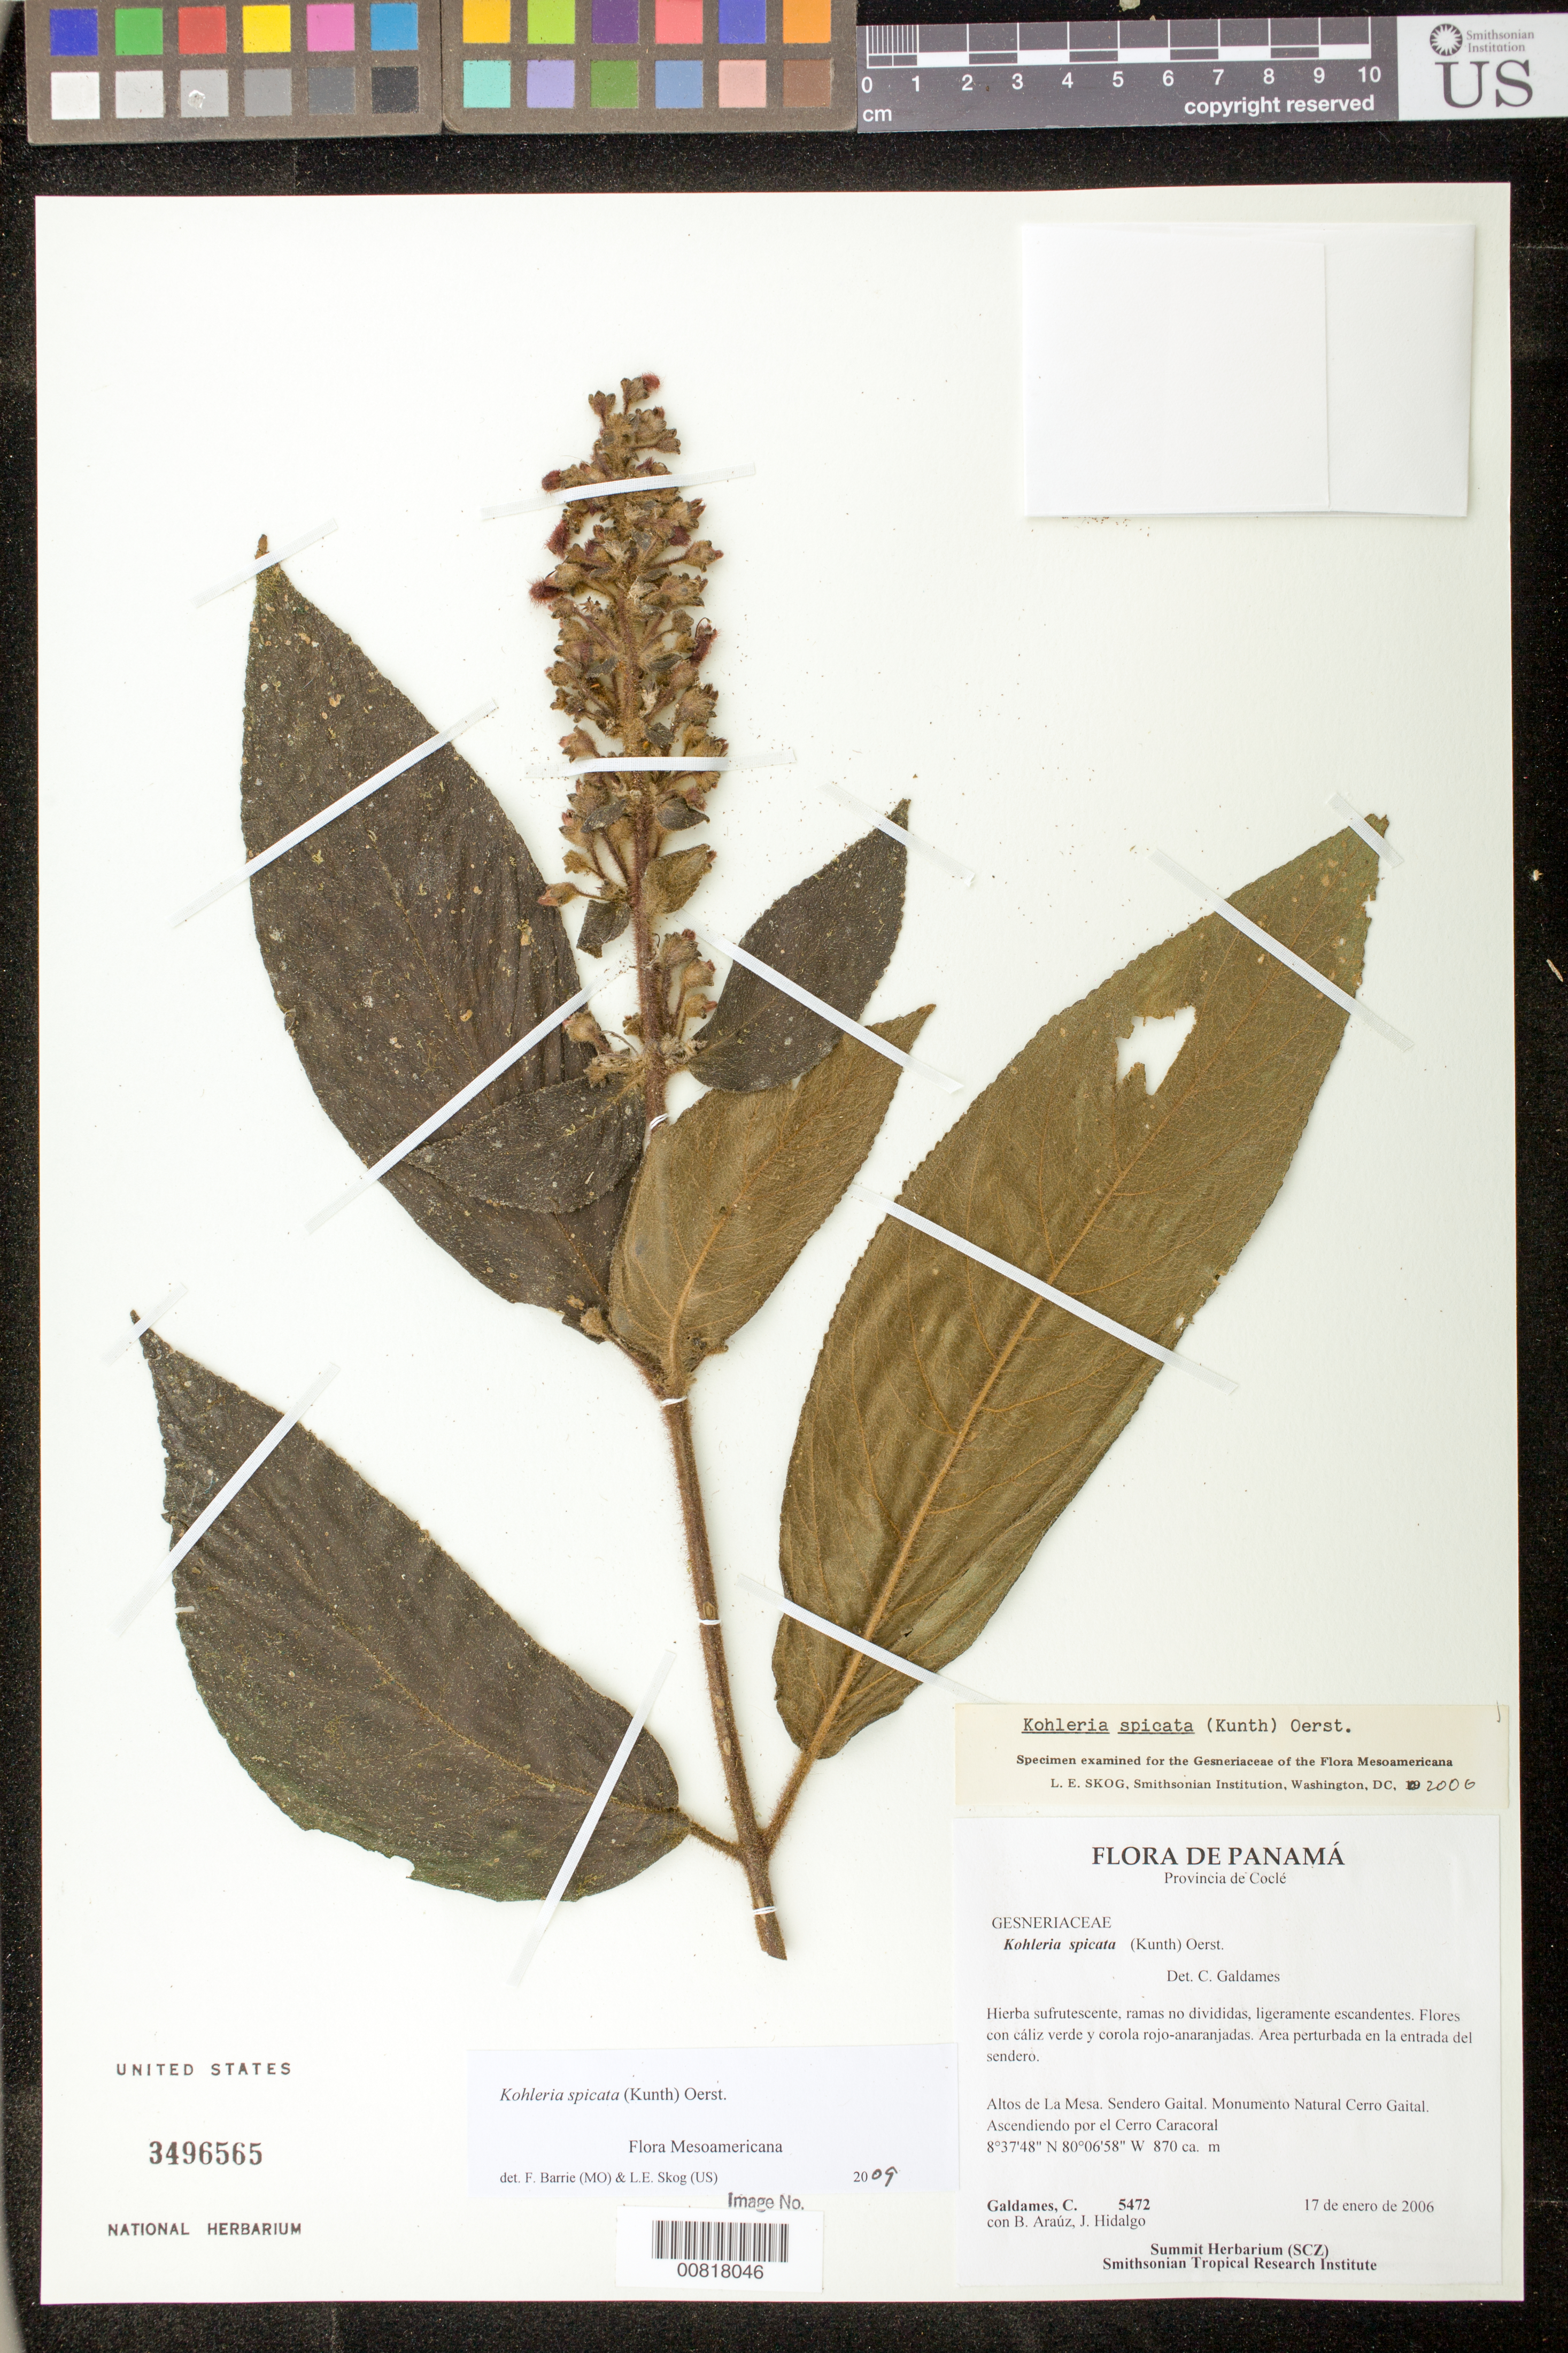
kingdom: Plantae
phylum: Tracheophyta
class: Magnoliopsida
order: Lamiales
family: Gesneriaceae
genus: Kohleria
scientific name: Kohleria spicata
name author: (Kunth) Oerst.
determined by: Skog, Laurence E.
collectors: C. Galdames, B. Araúz & J. Hidalgo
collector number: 5472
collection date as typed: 17 Jan 2006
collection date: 2006-01-17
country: Panama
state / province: Coclé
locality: Altos de La Mesa, Sendero Gaital, Monumento Natural Cerro Gaital, ascendiendo por el Cerro Caracoral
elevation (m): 870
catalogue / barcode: US 3496565